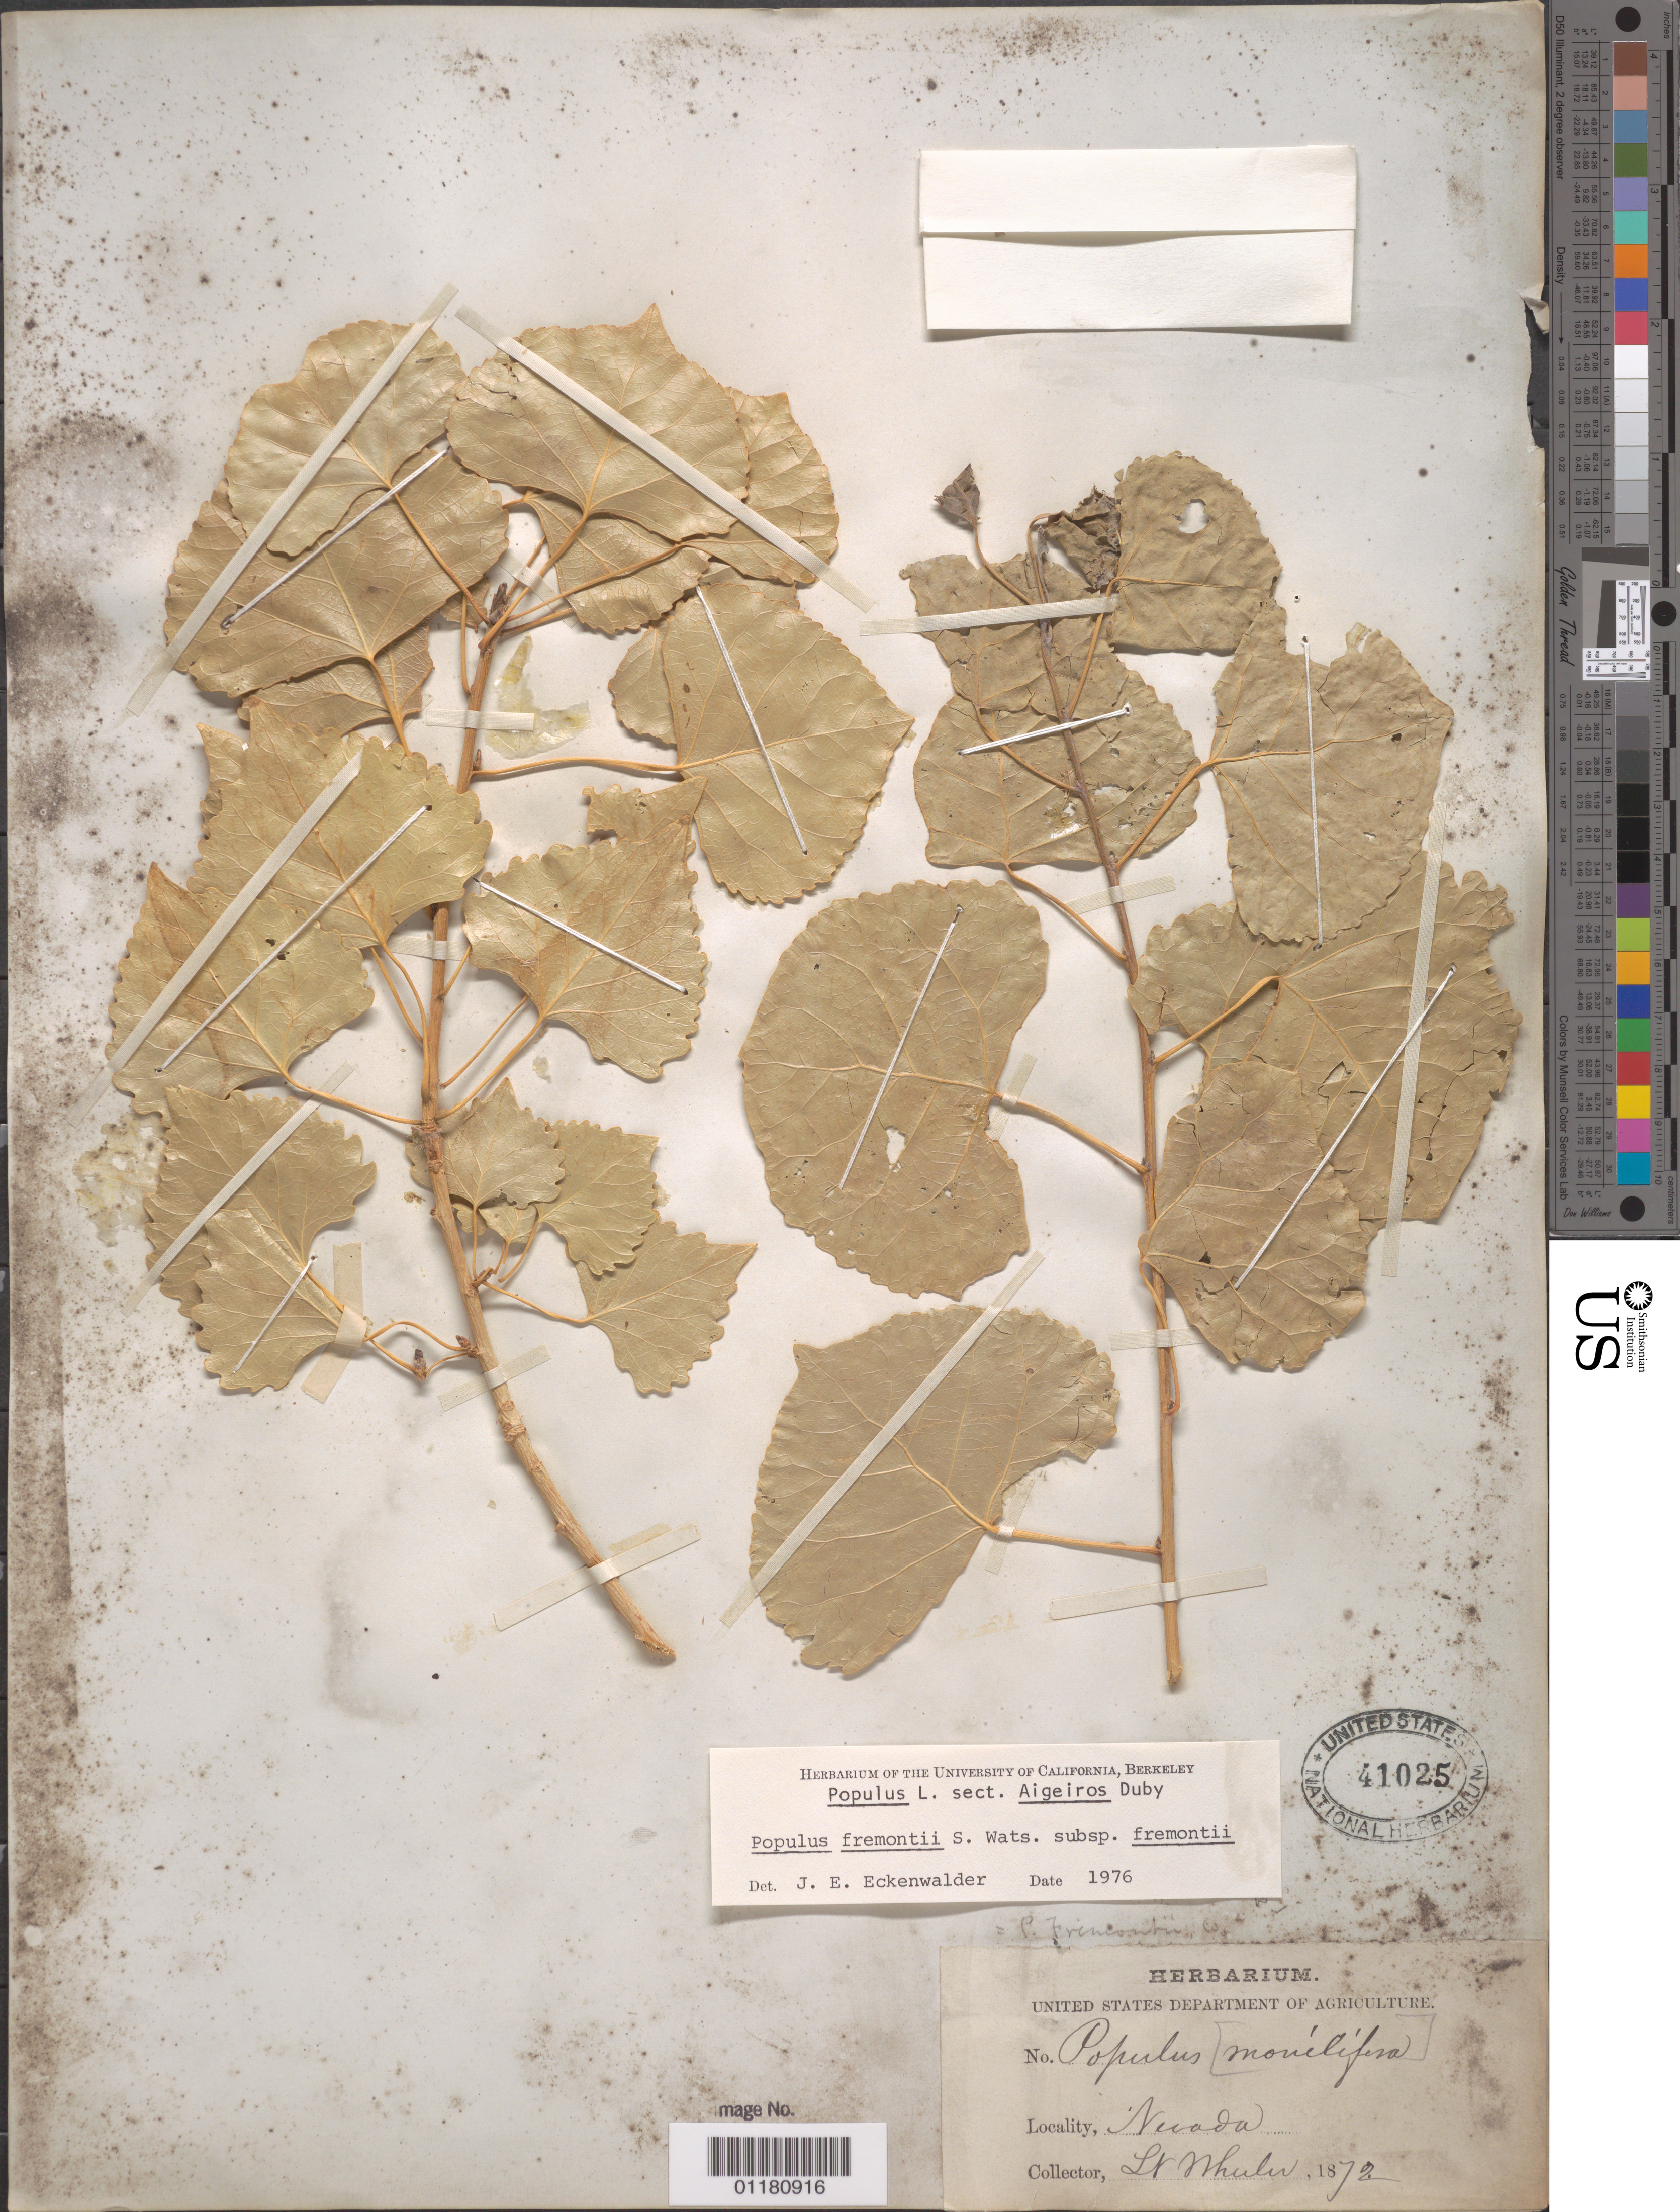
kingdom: Plantae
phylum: Tracheophyta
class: Magnoliopsida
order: Malpighiales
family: Salicaceae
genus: Populus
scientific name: Populus fremontii subsp. fremontii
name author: S. Watson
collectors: -- Wheeler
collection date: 1872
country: United States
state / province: Nevada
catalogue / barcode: US 41025